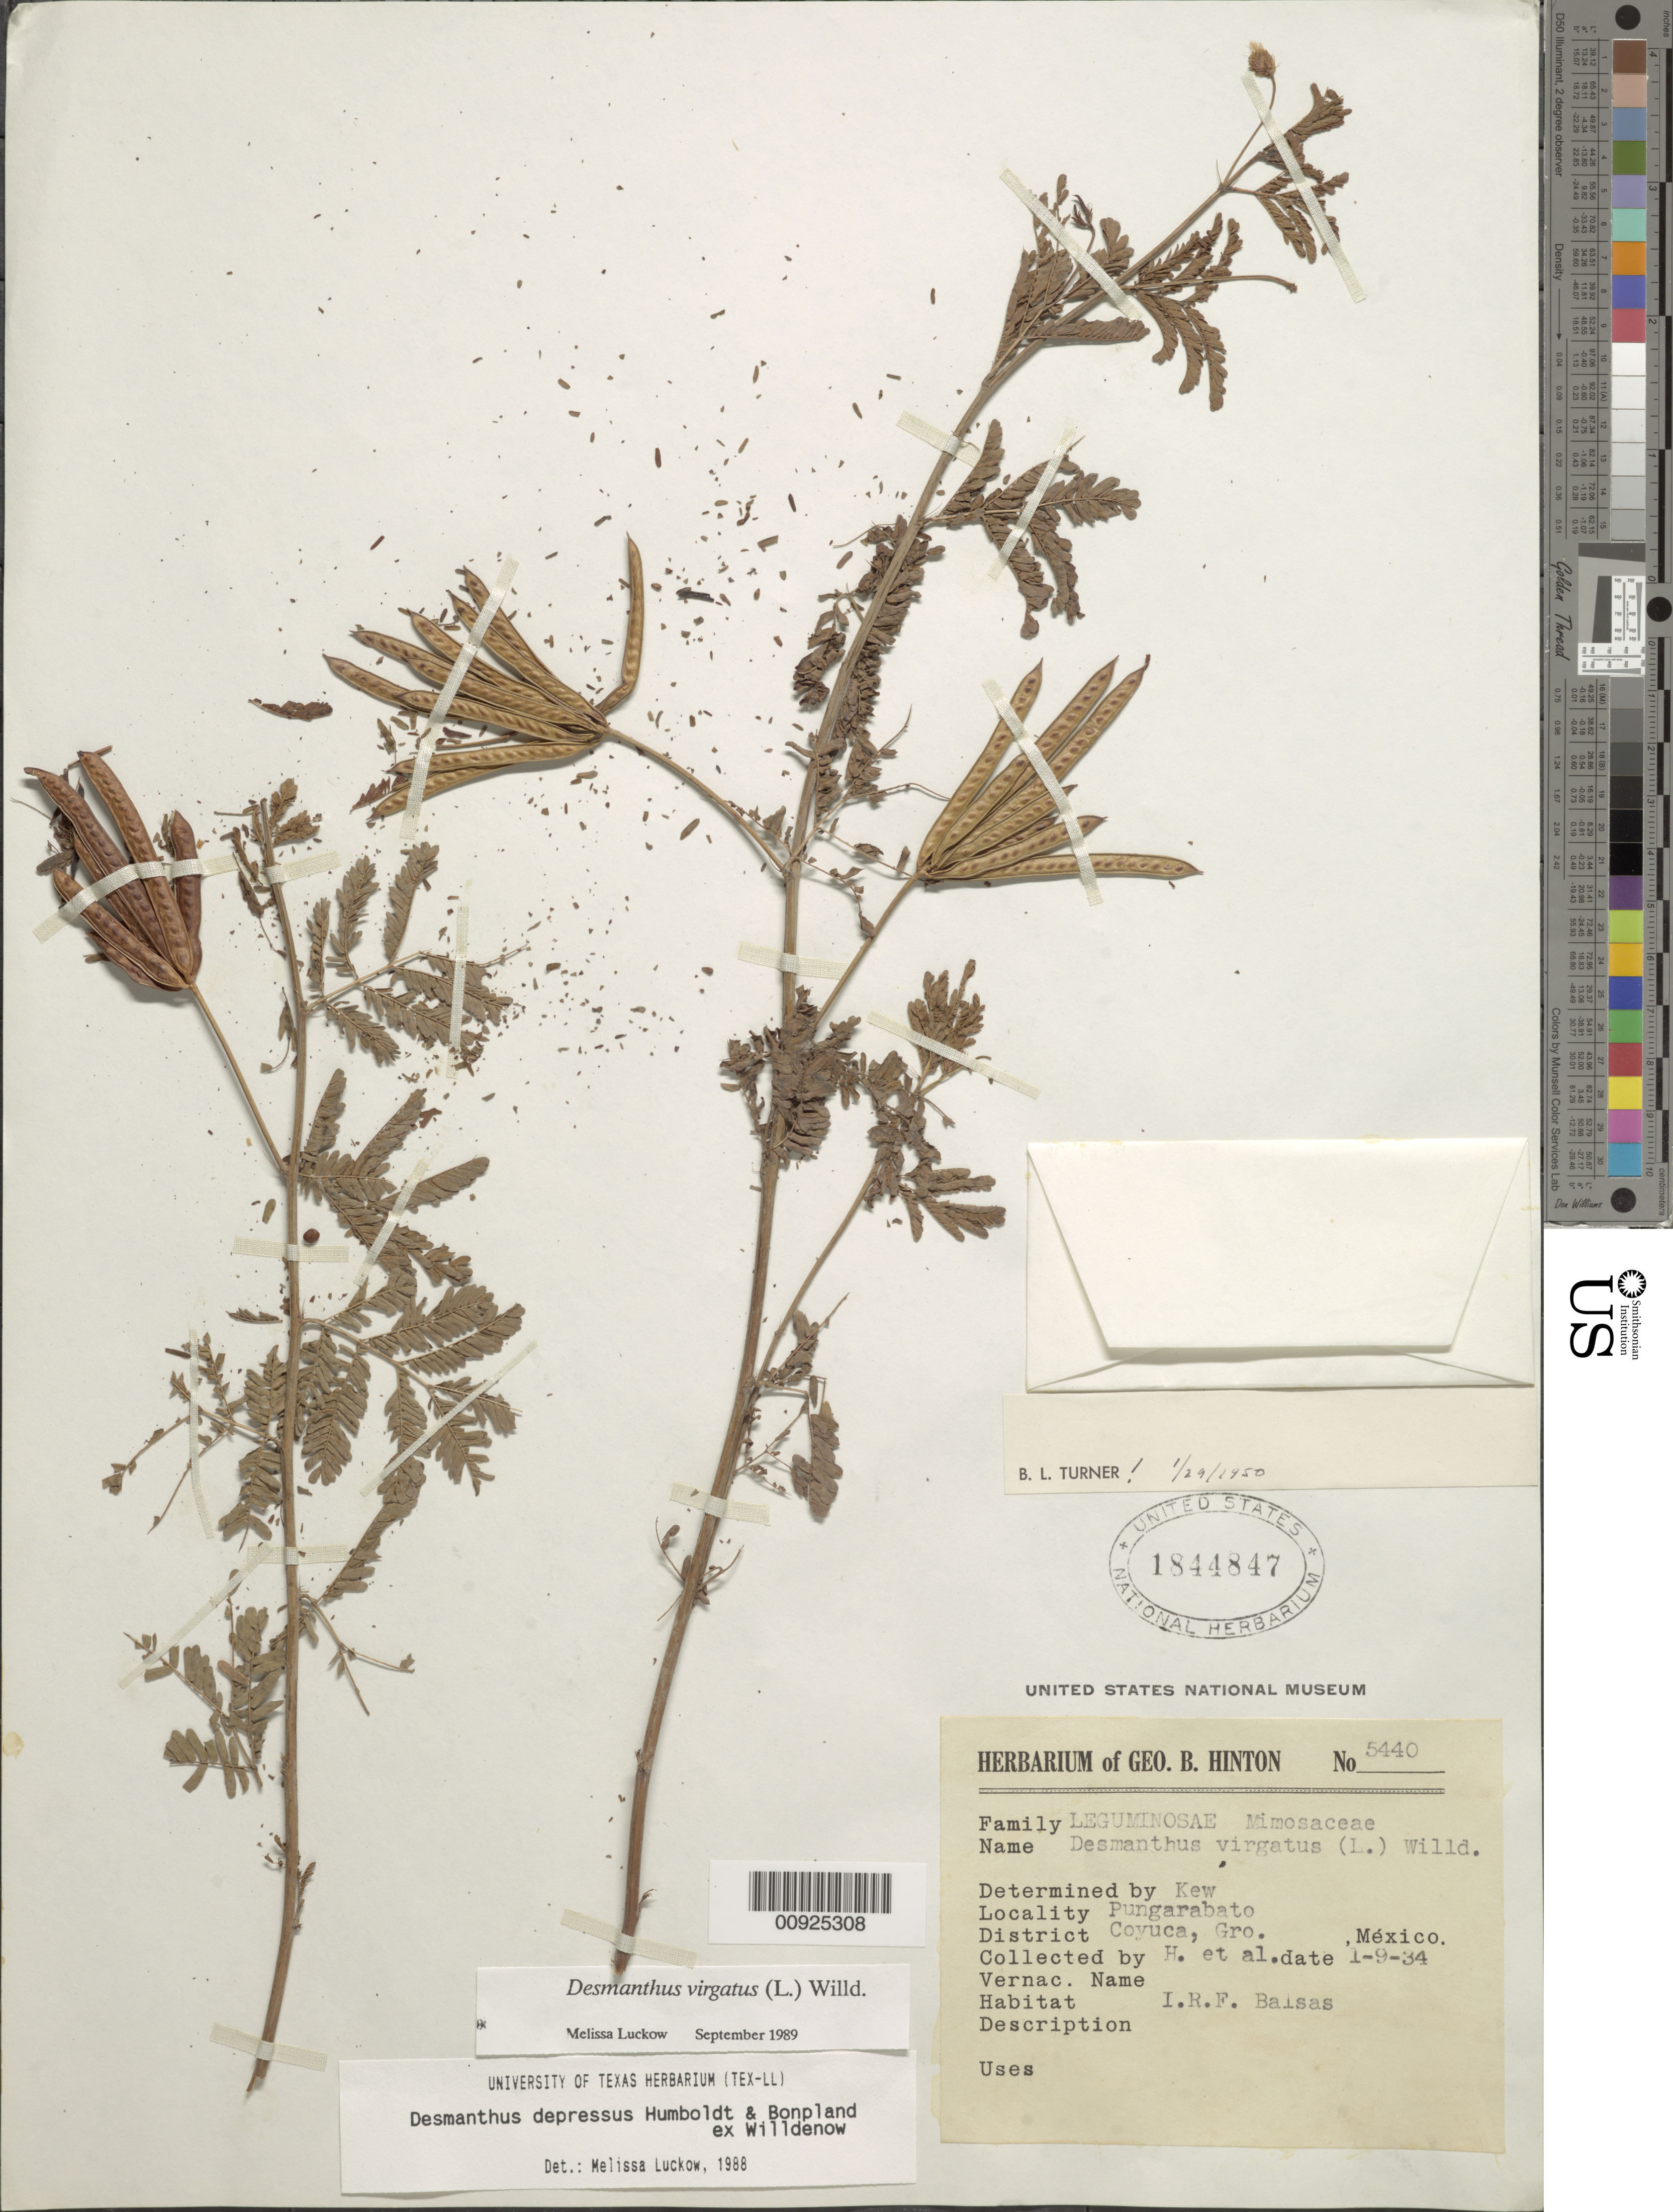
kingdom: Plantae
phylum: Tracheophyta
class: Magnoliopsida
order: Fabales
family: Fabaceae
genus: Desmanthus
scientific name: Desmanthus virgatus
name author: (L.) Willd.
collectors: G. B. Hinton & et al.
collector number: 5440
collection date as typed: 09 Jan 1934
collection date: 1934-01-09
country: Mexico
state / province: Guerrero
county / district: Coyuca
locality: Pungarabato, District Coyuca, Guerrero.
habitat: I.R.F. Balsas.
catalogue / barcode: US 1844847